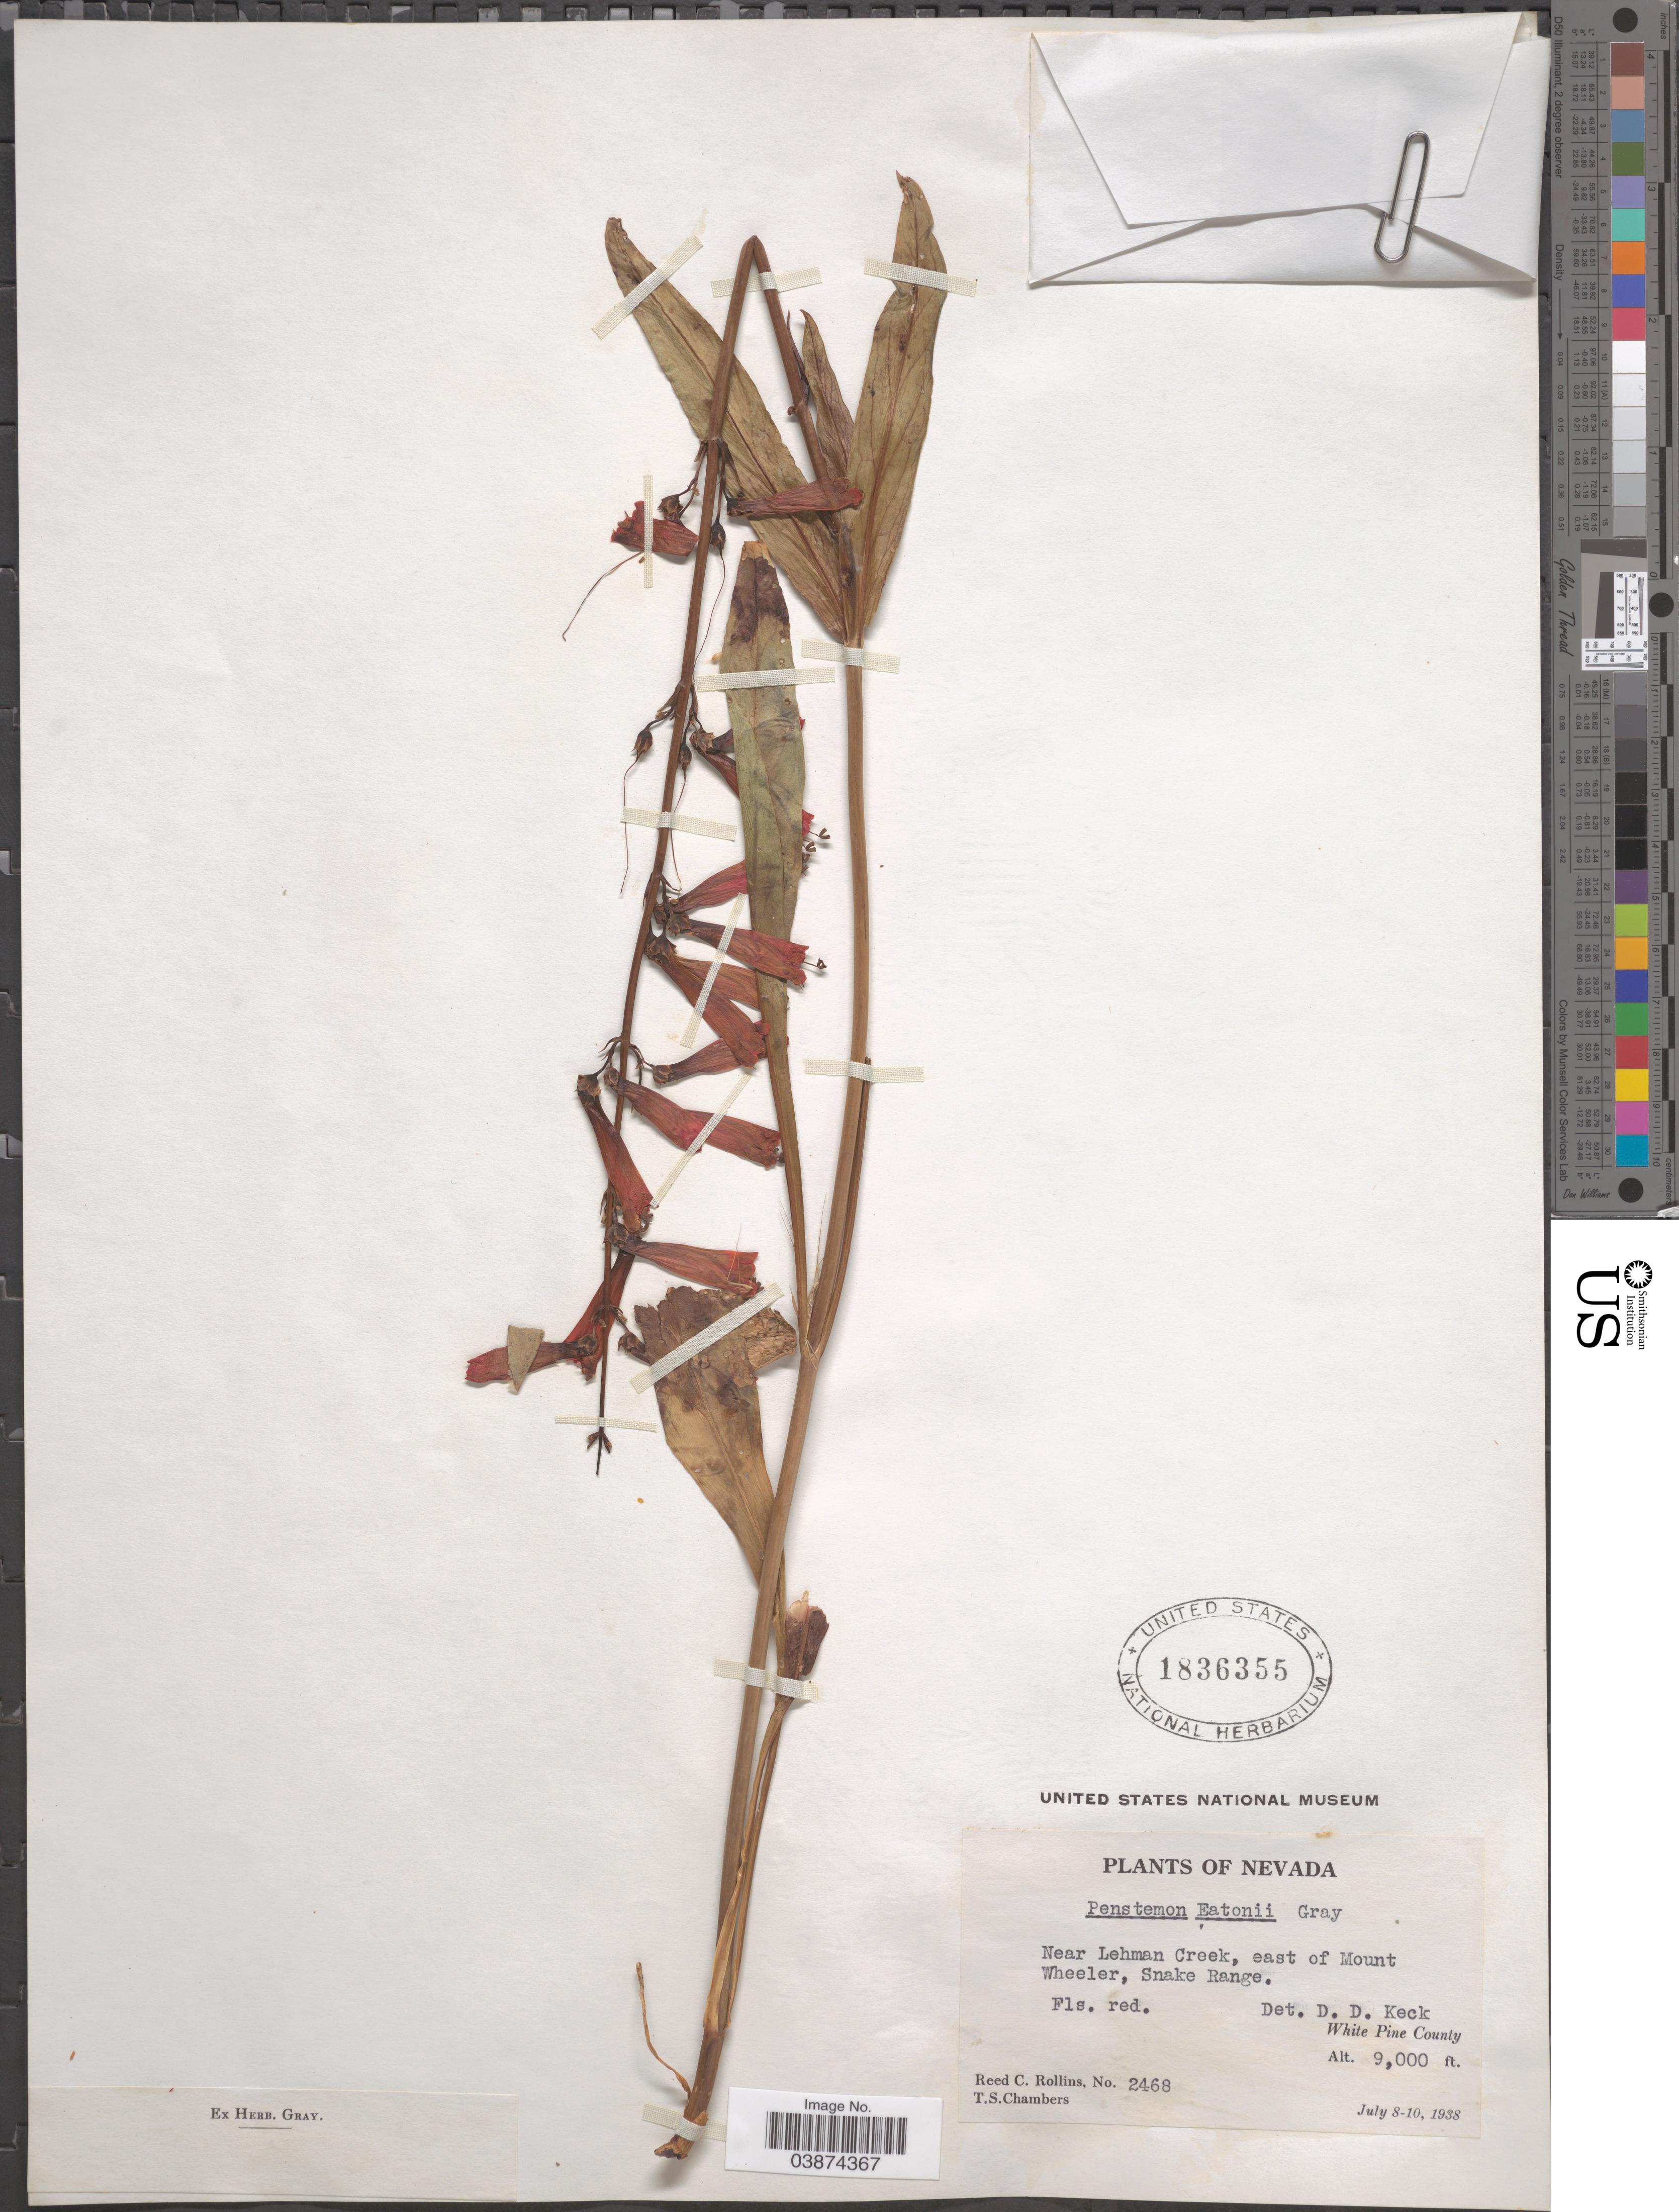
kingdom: Plantae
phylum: Tracheophyta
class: Magnoliopsida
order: Lamiales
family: Plantaginaceae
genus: Penstemon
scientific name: Penstemon eatonii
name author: A. Gray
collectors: R. C. Rollins & T. Chambers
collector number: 2468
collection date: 1938-07-08/1938-07-10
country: United States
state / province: Nevada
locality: Near Lehman Creek, east of Mount Wheeler, Snake Range. White Pine County.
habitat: near creek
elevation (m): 2743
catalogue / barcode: US 1836355